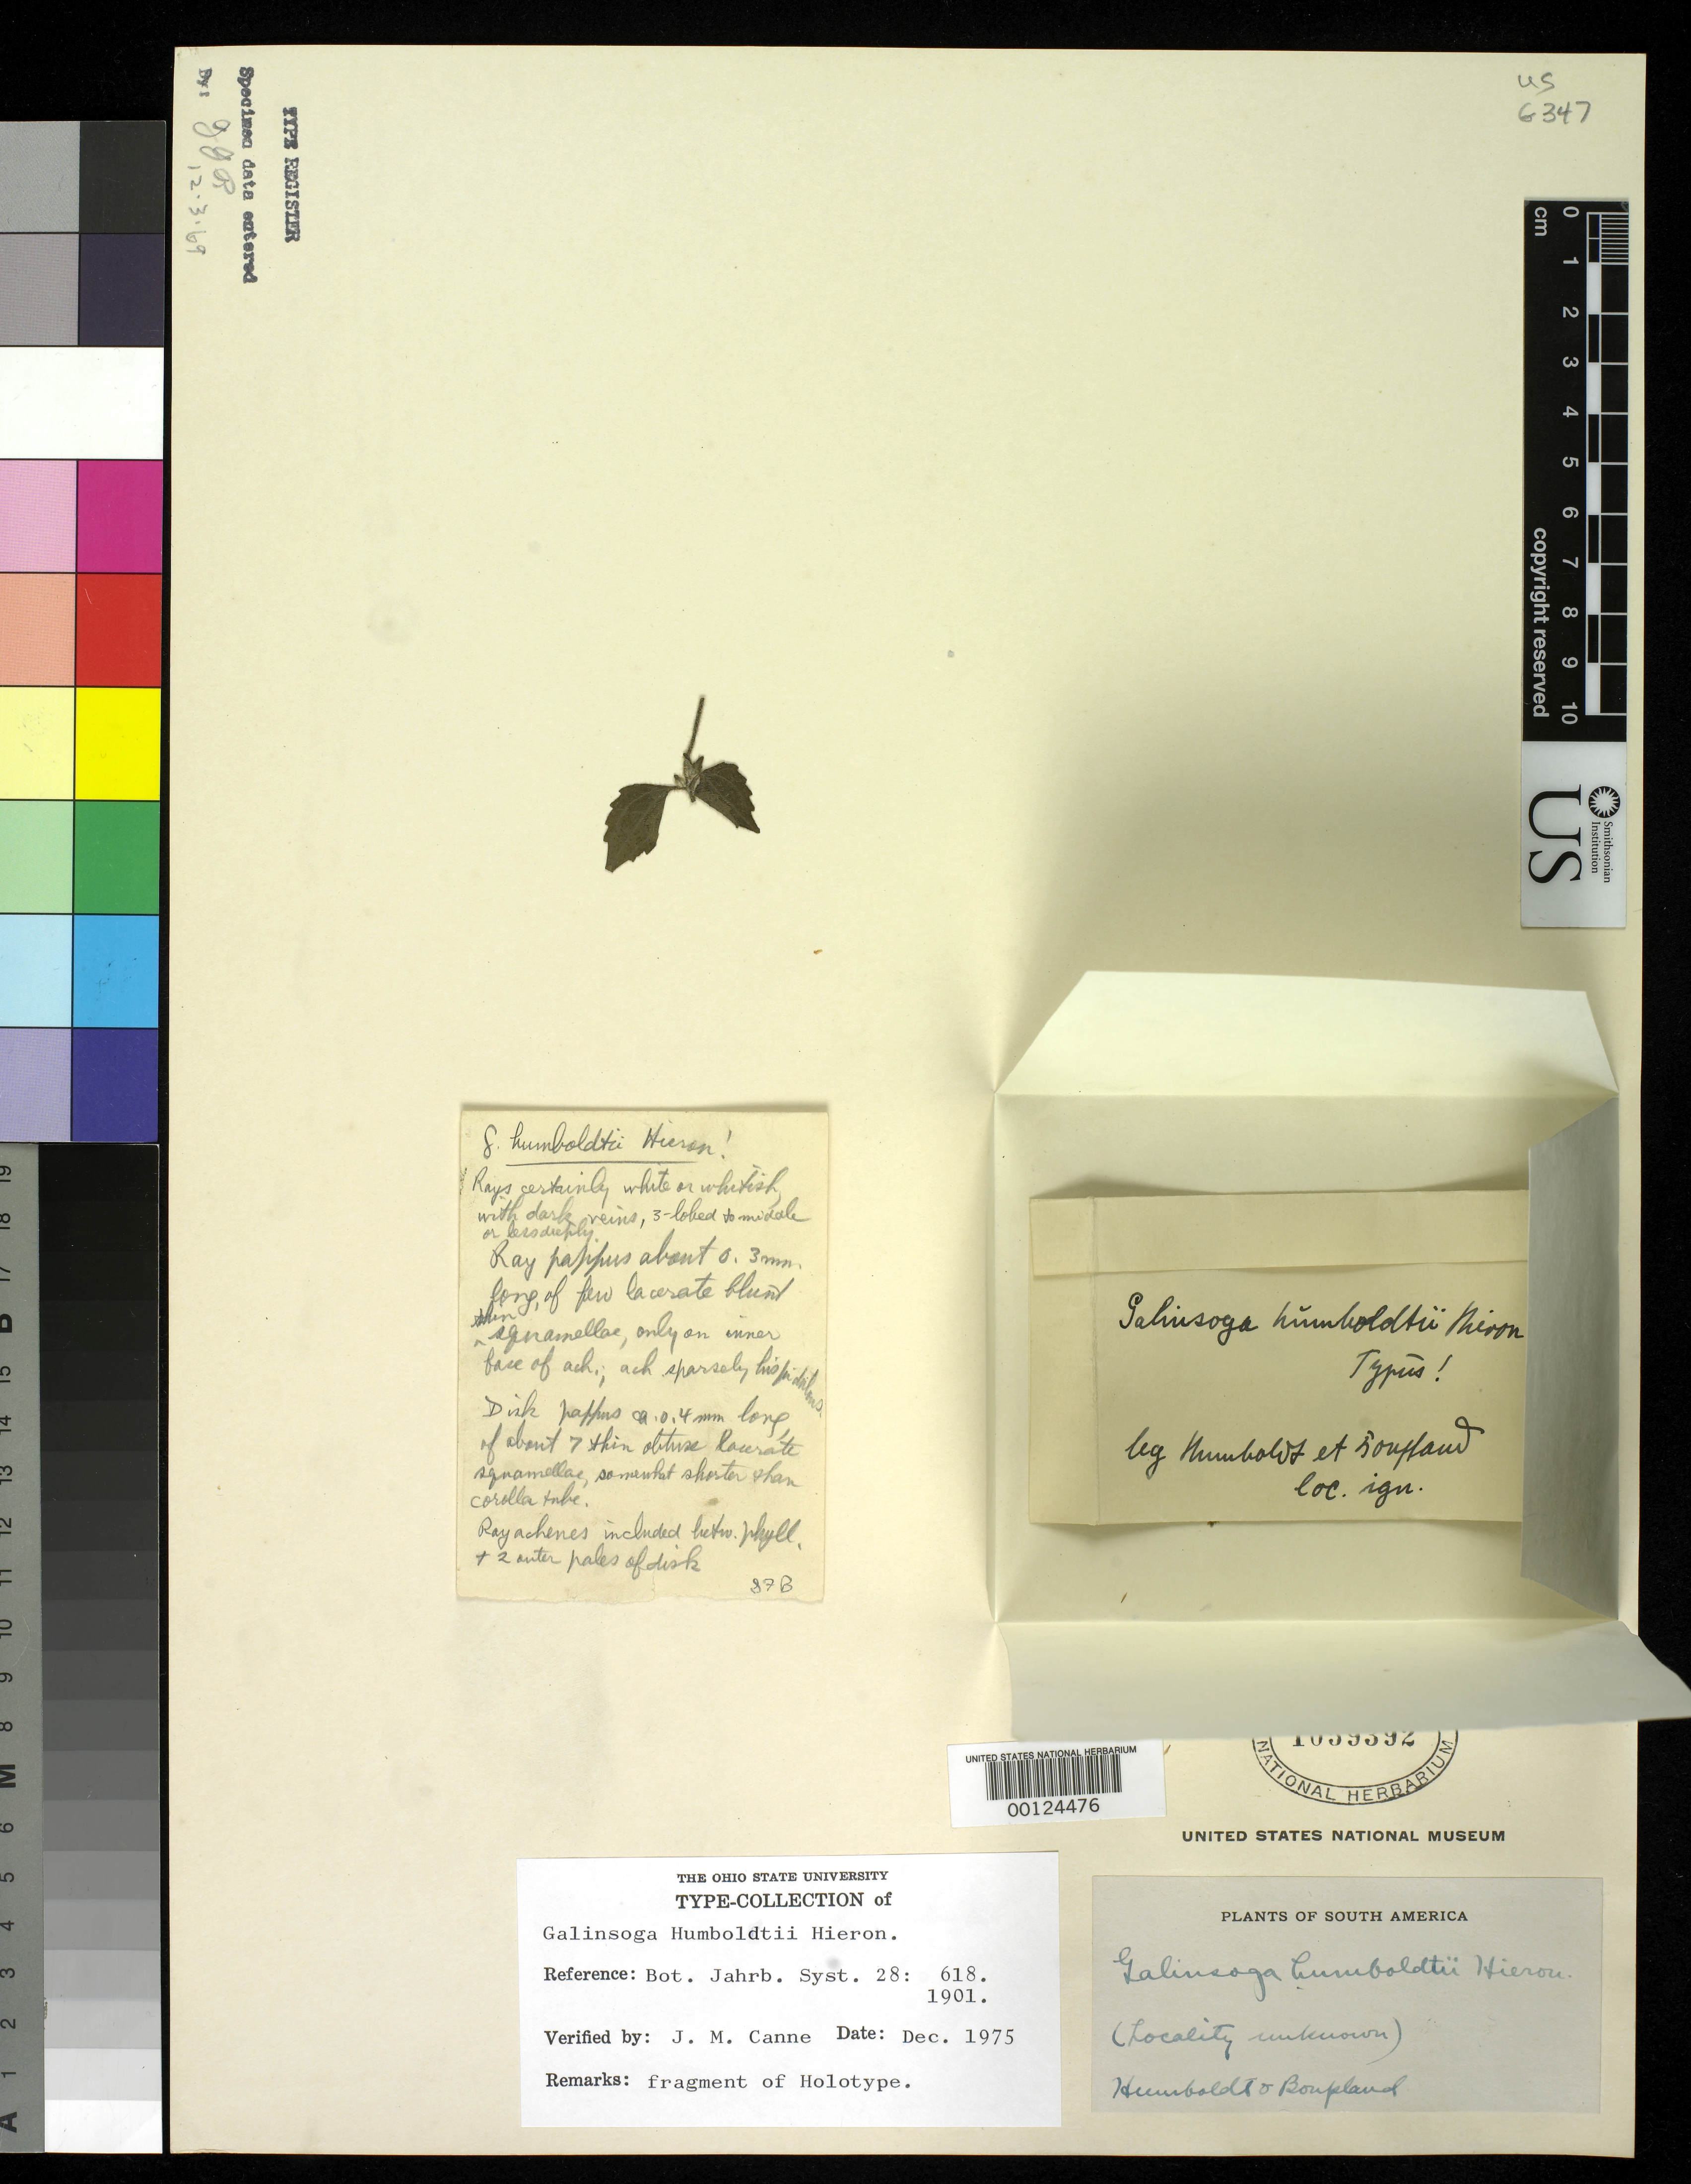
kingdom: Plantae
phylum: Tracheophyta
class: Magnoliopsida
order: Asterales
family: Asteraceae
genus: Galinsoga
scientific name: Galinsoga humboldtii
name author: Hieron.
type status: Type Fragment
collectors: F. W. Humboldt & A. J. A. Bonpland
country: Colombia / Ecuador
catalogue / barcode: US 1059392